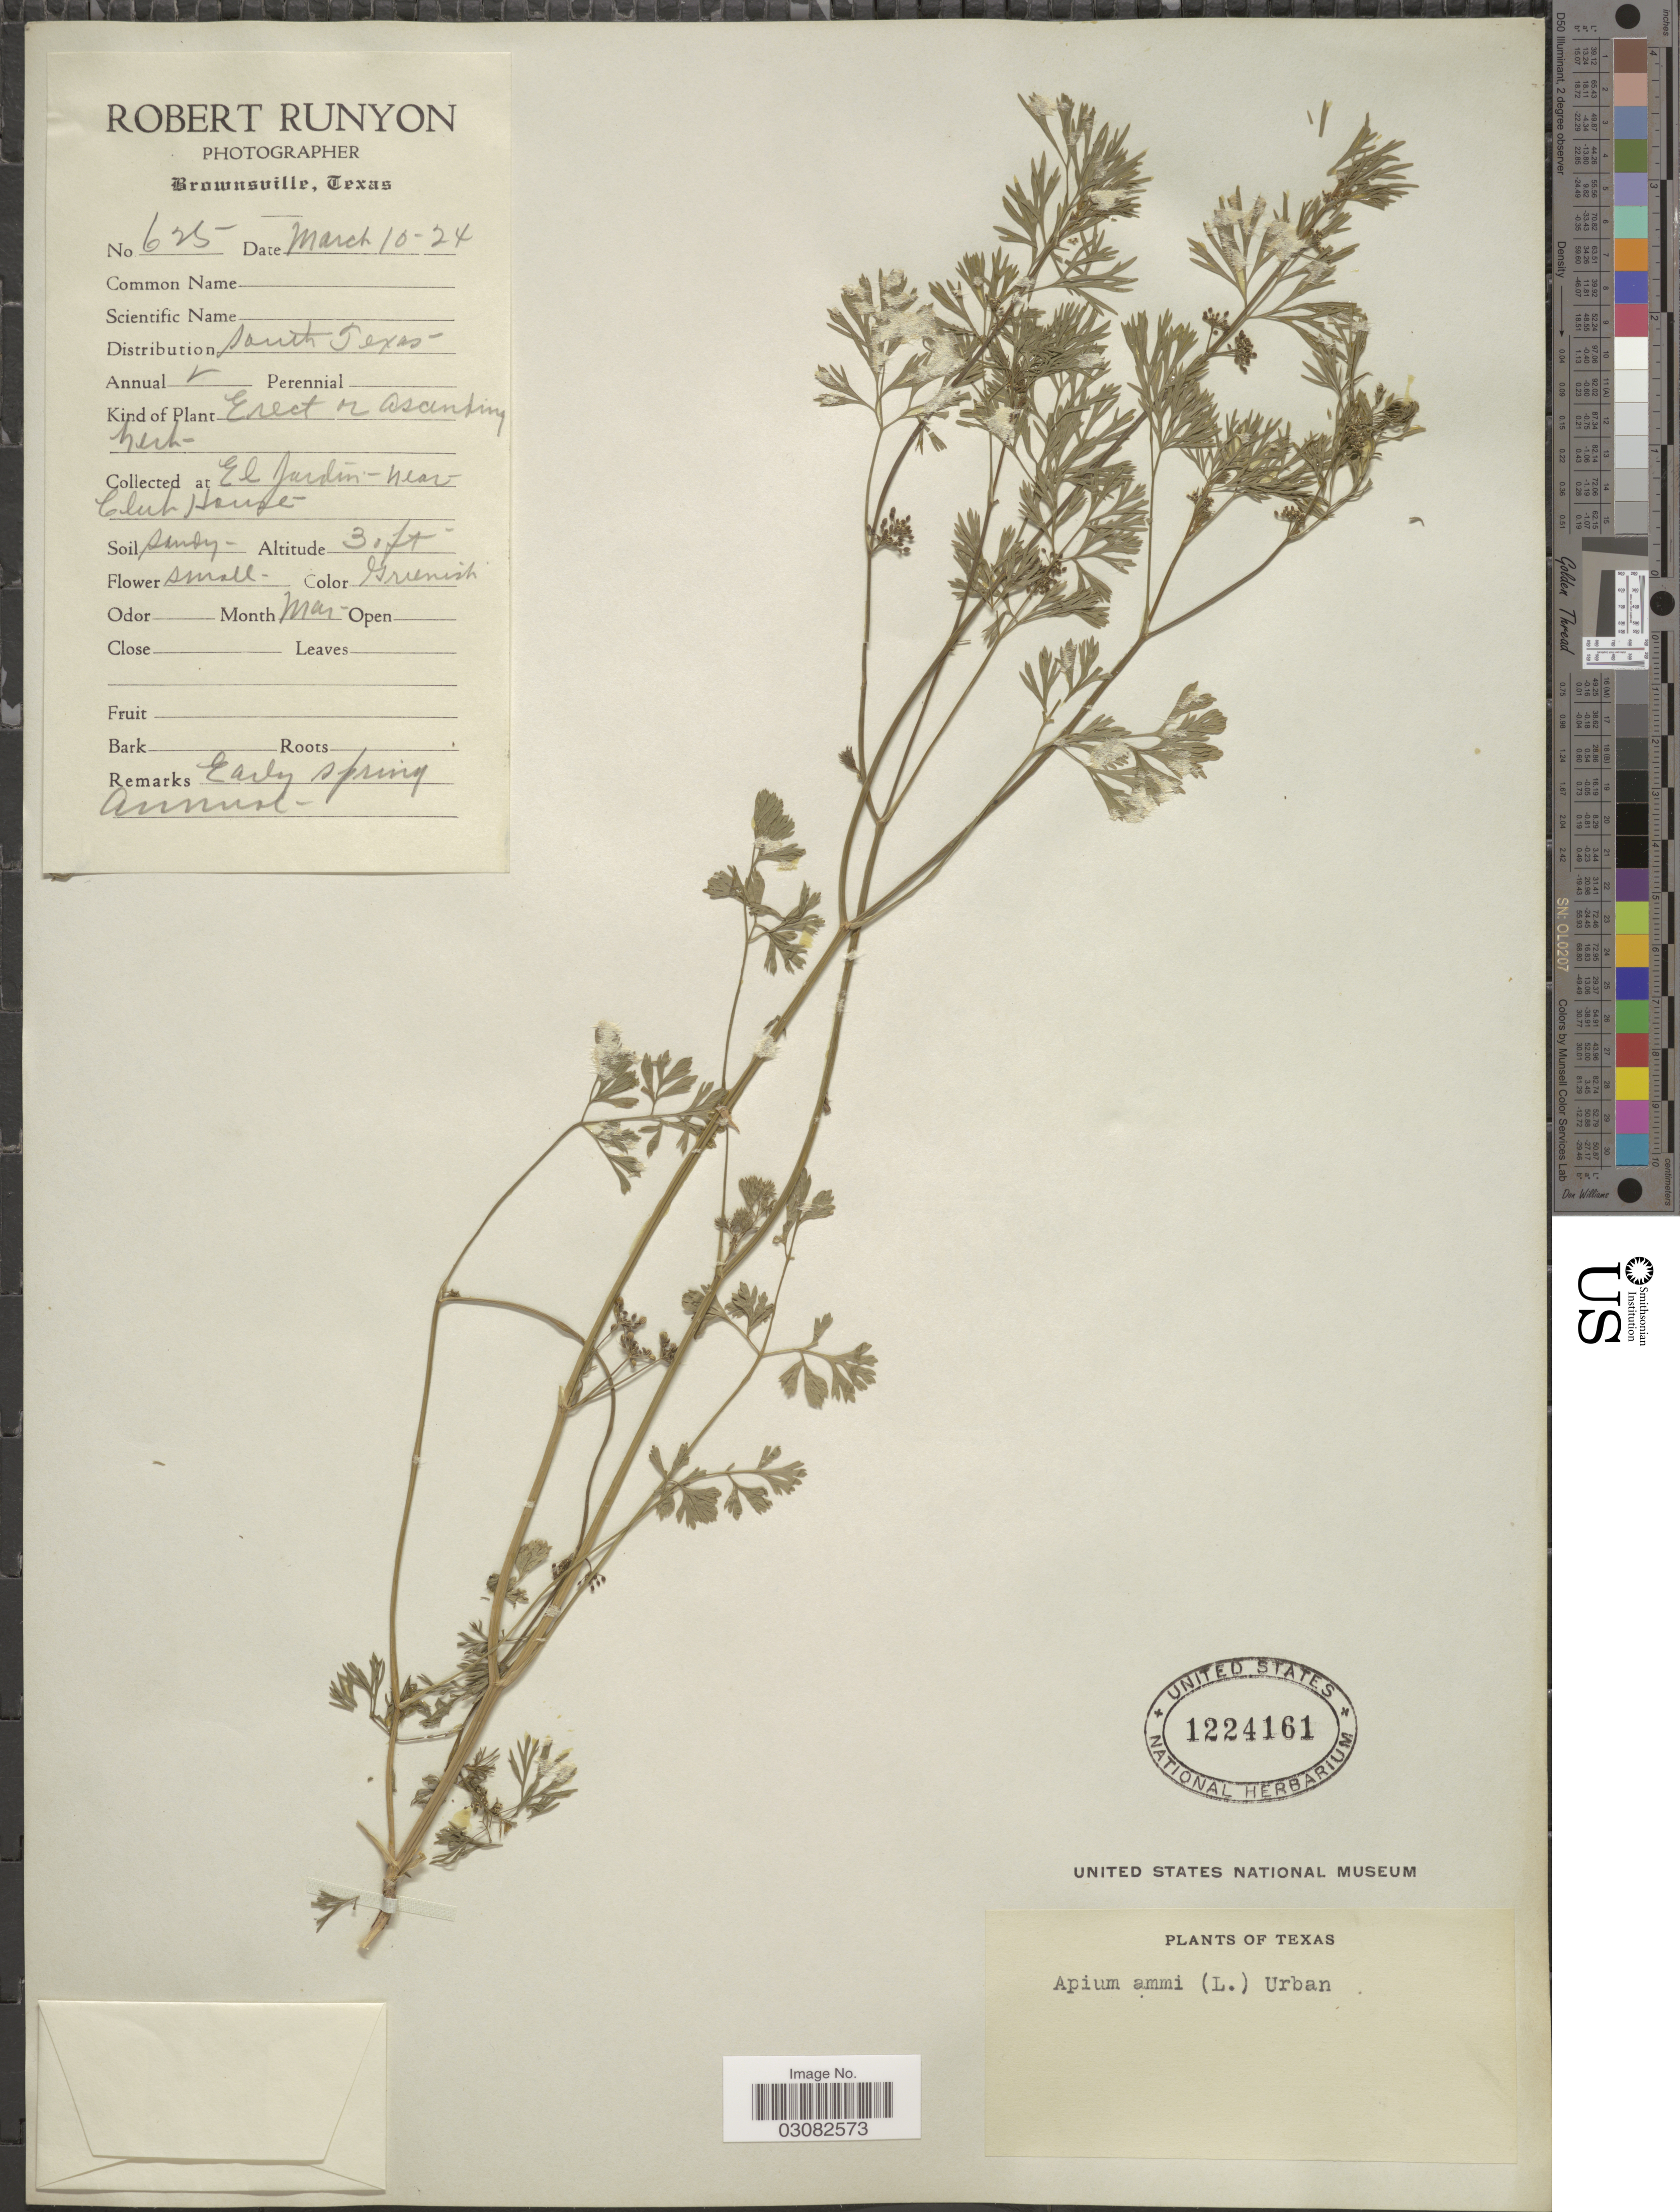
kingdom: Plantae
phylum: Tracheophyta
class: Magnoliopsida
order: Apiales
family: Apiaceae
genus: Apium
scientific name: Apium ammi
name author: (Jacq.) Urb.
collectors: R. Runyon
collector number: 625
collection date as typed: Transcribed d/m/y: 10/3/24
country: United States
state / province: Texas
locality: South Texas. El Jardin - near Club House.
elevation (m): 9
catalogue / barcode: US 1224161